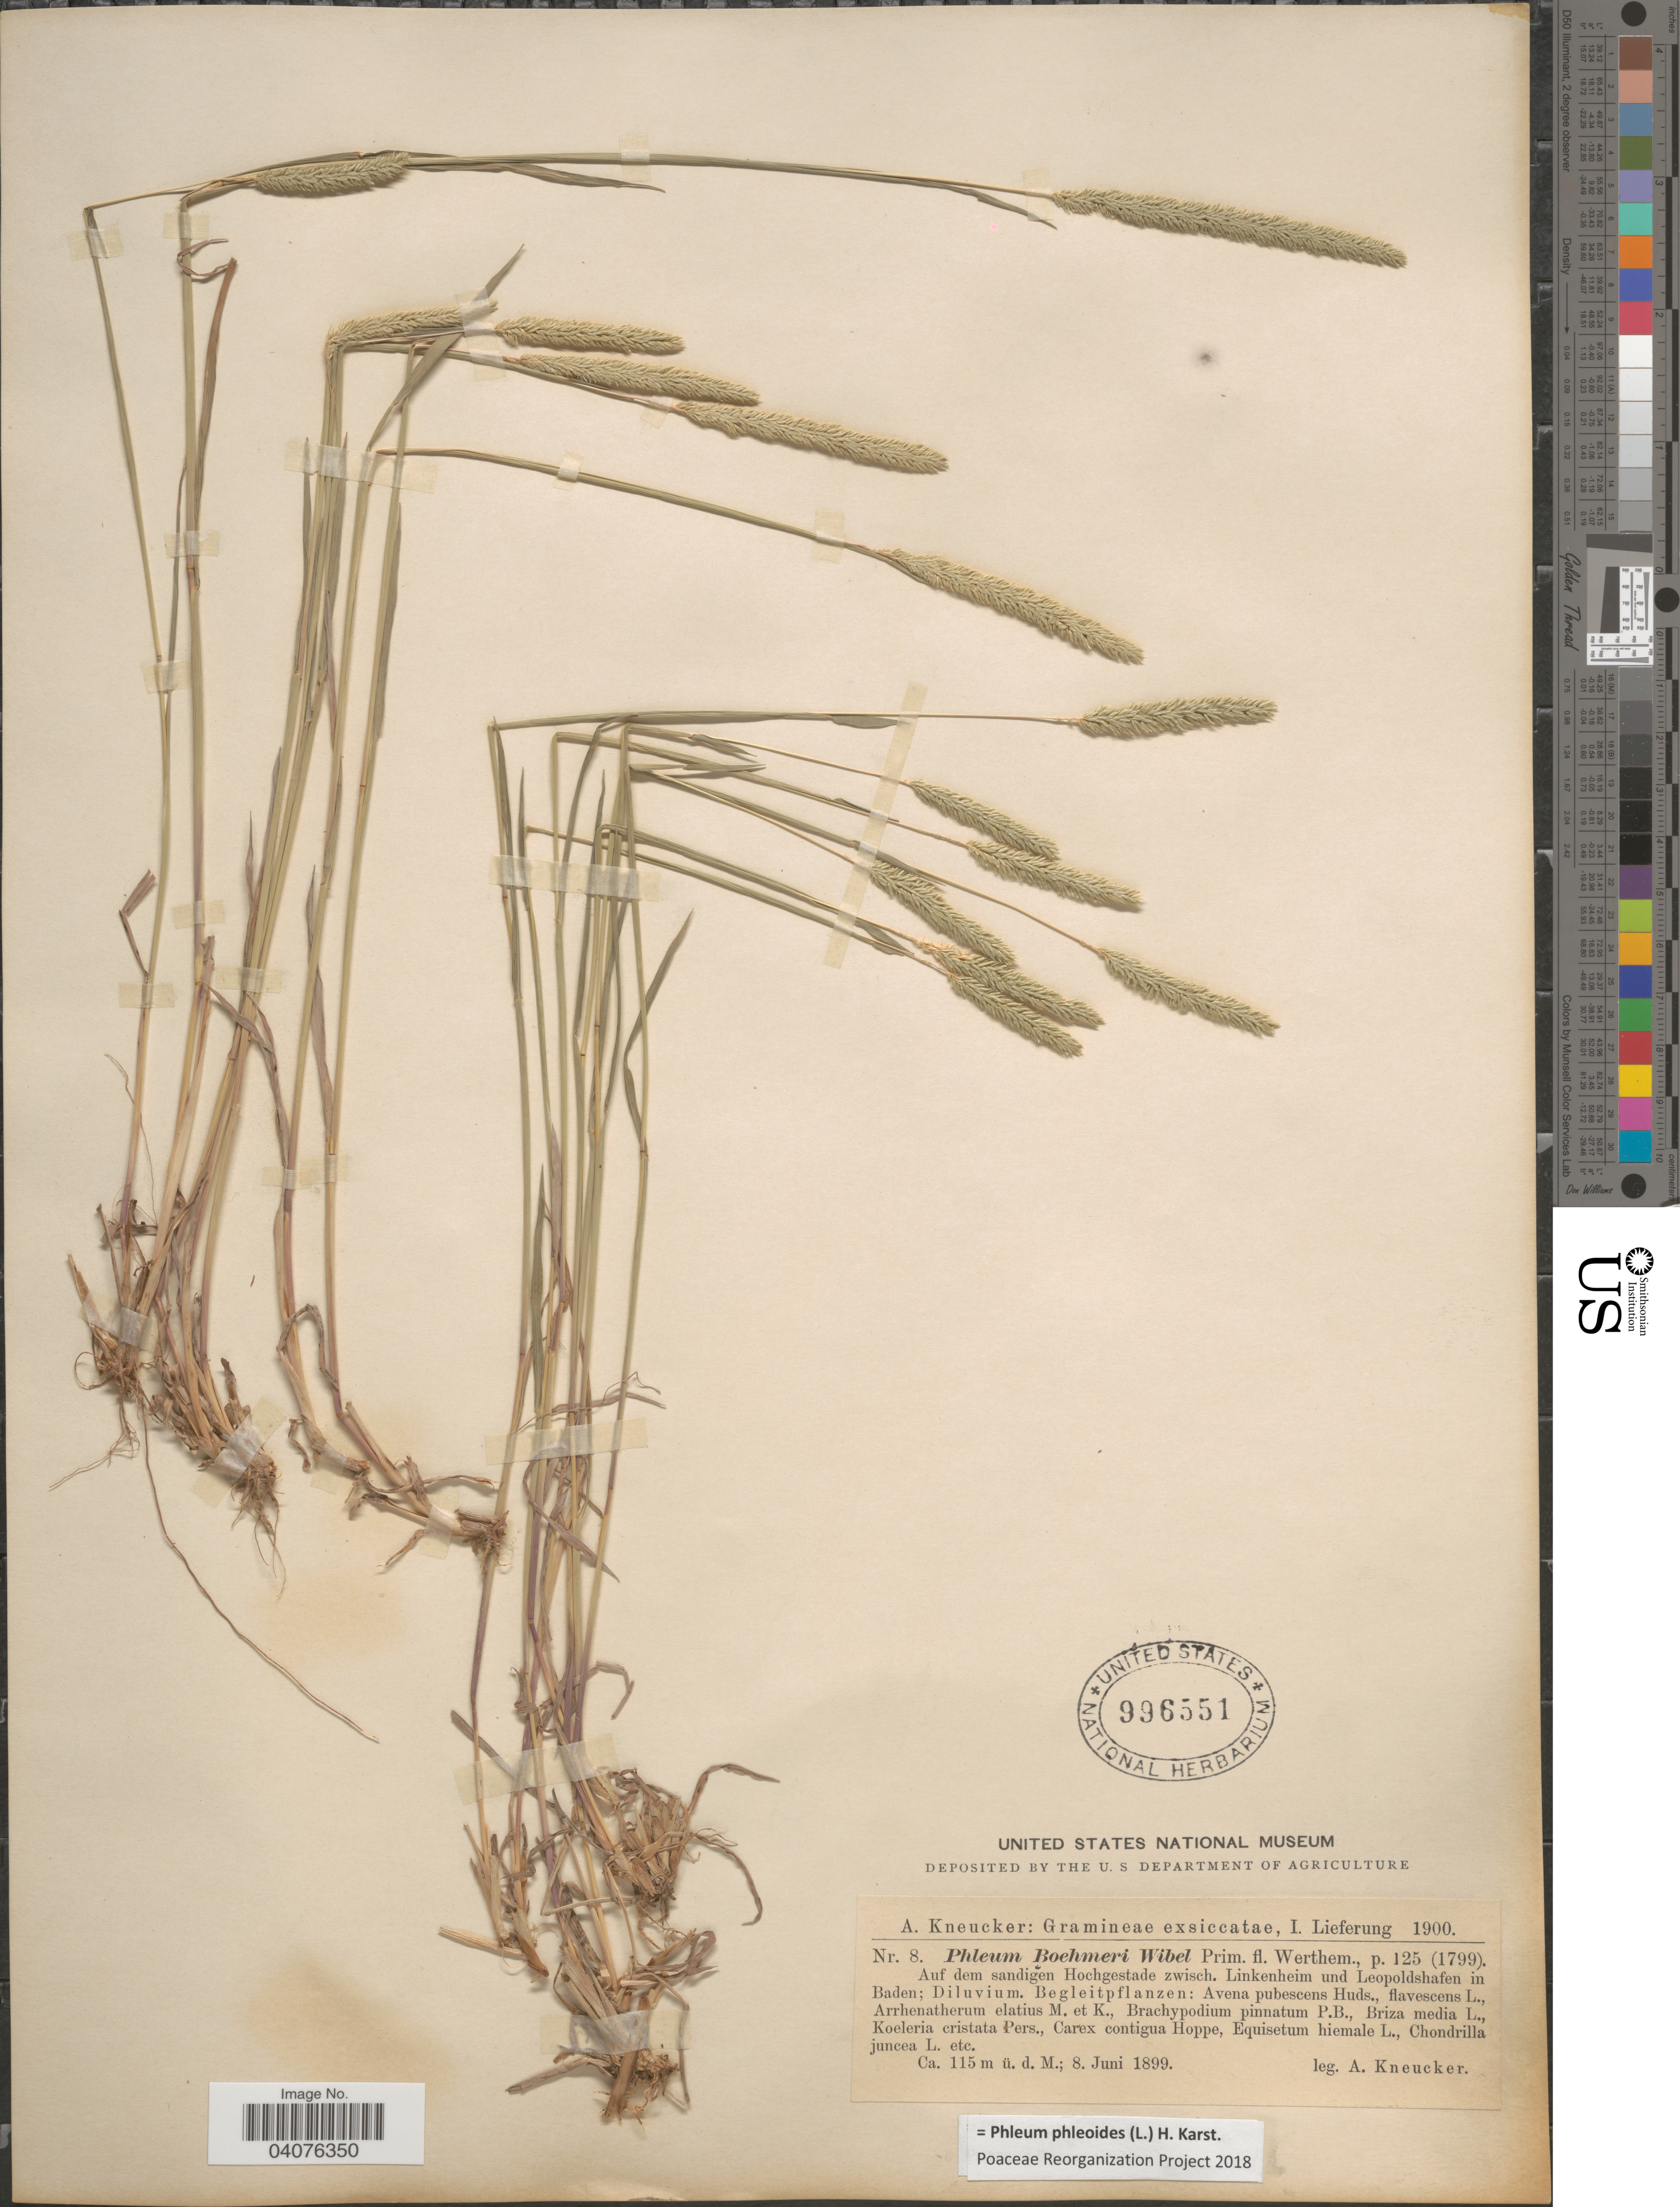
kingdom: Plantae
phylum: Tracheophyta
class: Liliopsida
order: Poales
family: Poaceae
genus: Phleum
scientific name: Phleum phleoides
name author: (L.) H. Karst.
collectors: A. Kneucker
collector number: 8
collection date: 1899-06-08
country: Germany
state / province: Baden-Württemberg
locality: Auf dem sandigen Hochgestade zwisch. Linkenheim und Leopoldshafen in Baden; Diluvium. Begleitpflanzen: Avena pubescens Huds.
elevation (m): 115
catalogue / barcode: US 996551